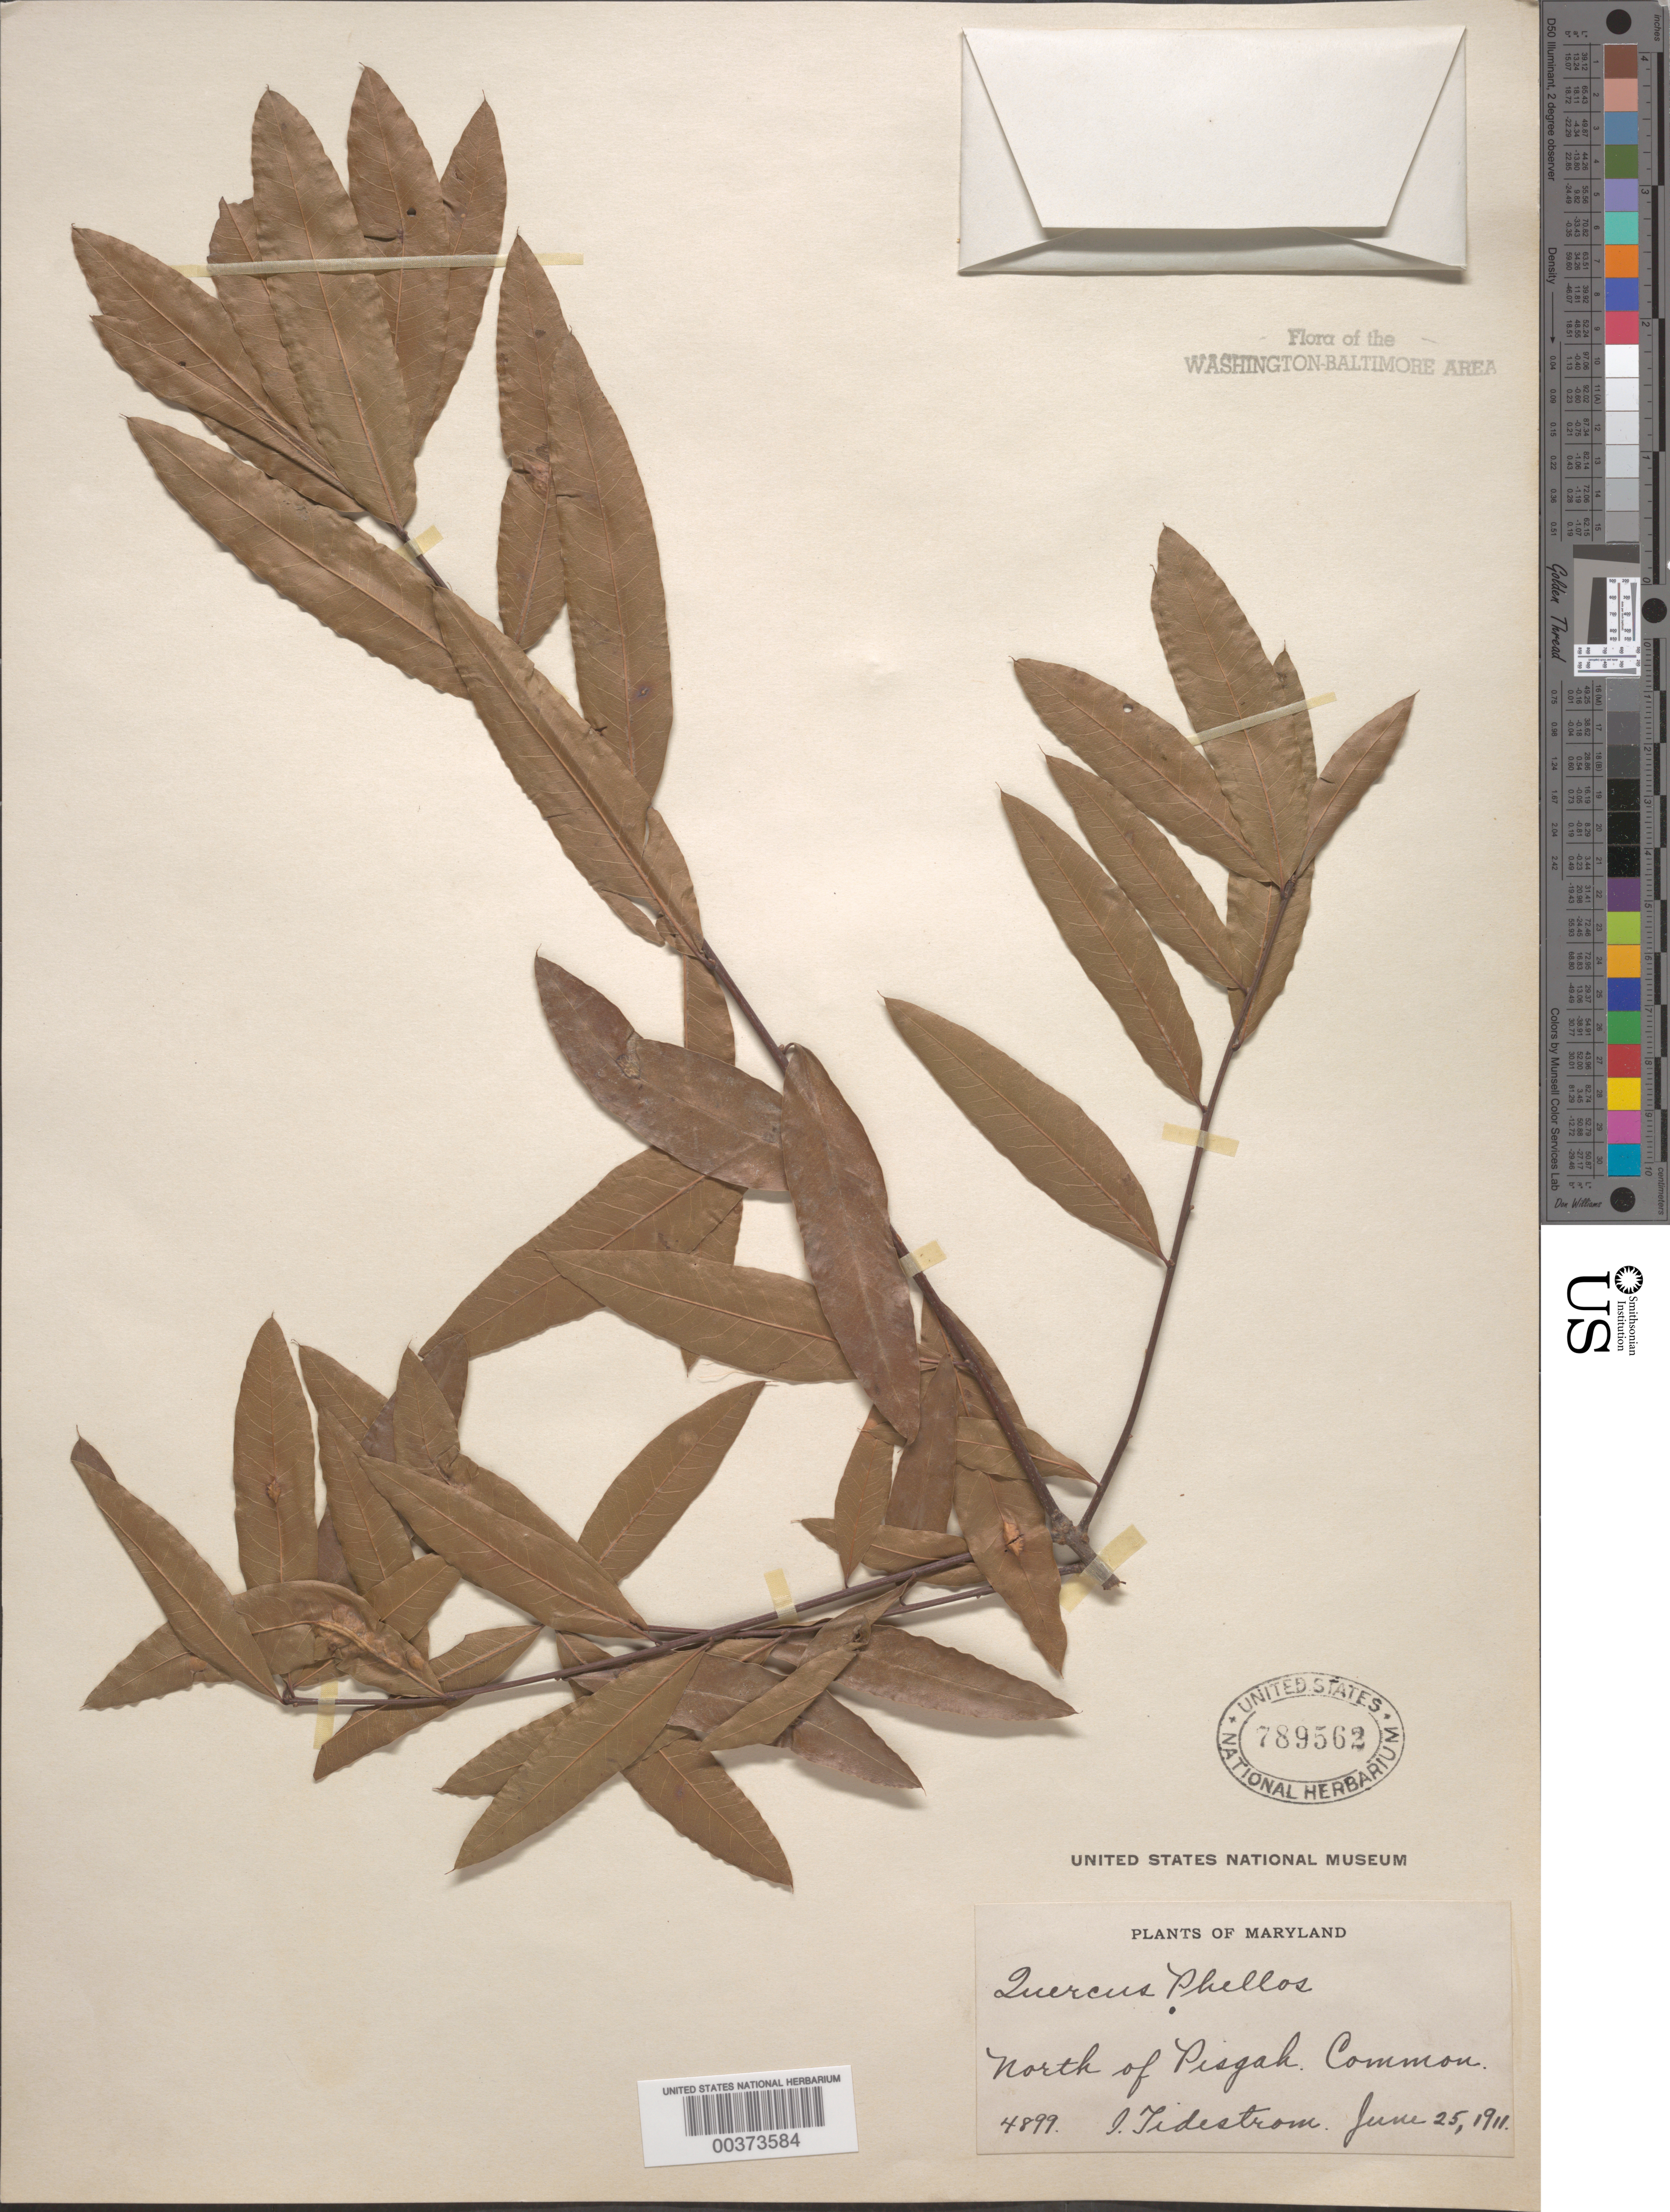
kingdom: Plantae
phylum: Tracheophyta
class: Magnoliopsida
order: Fagales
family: Fagaceae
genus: Quercus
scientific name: Quercus phellos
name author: L.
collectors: I. F. Tidestrom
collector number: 4899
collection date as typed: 25 Jun 1911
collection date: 1911-06-25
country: United States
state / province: Maryland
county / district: Charles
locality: North of Pisgah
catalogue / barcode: US 789562